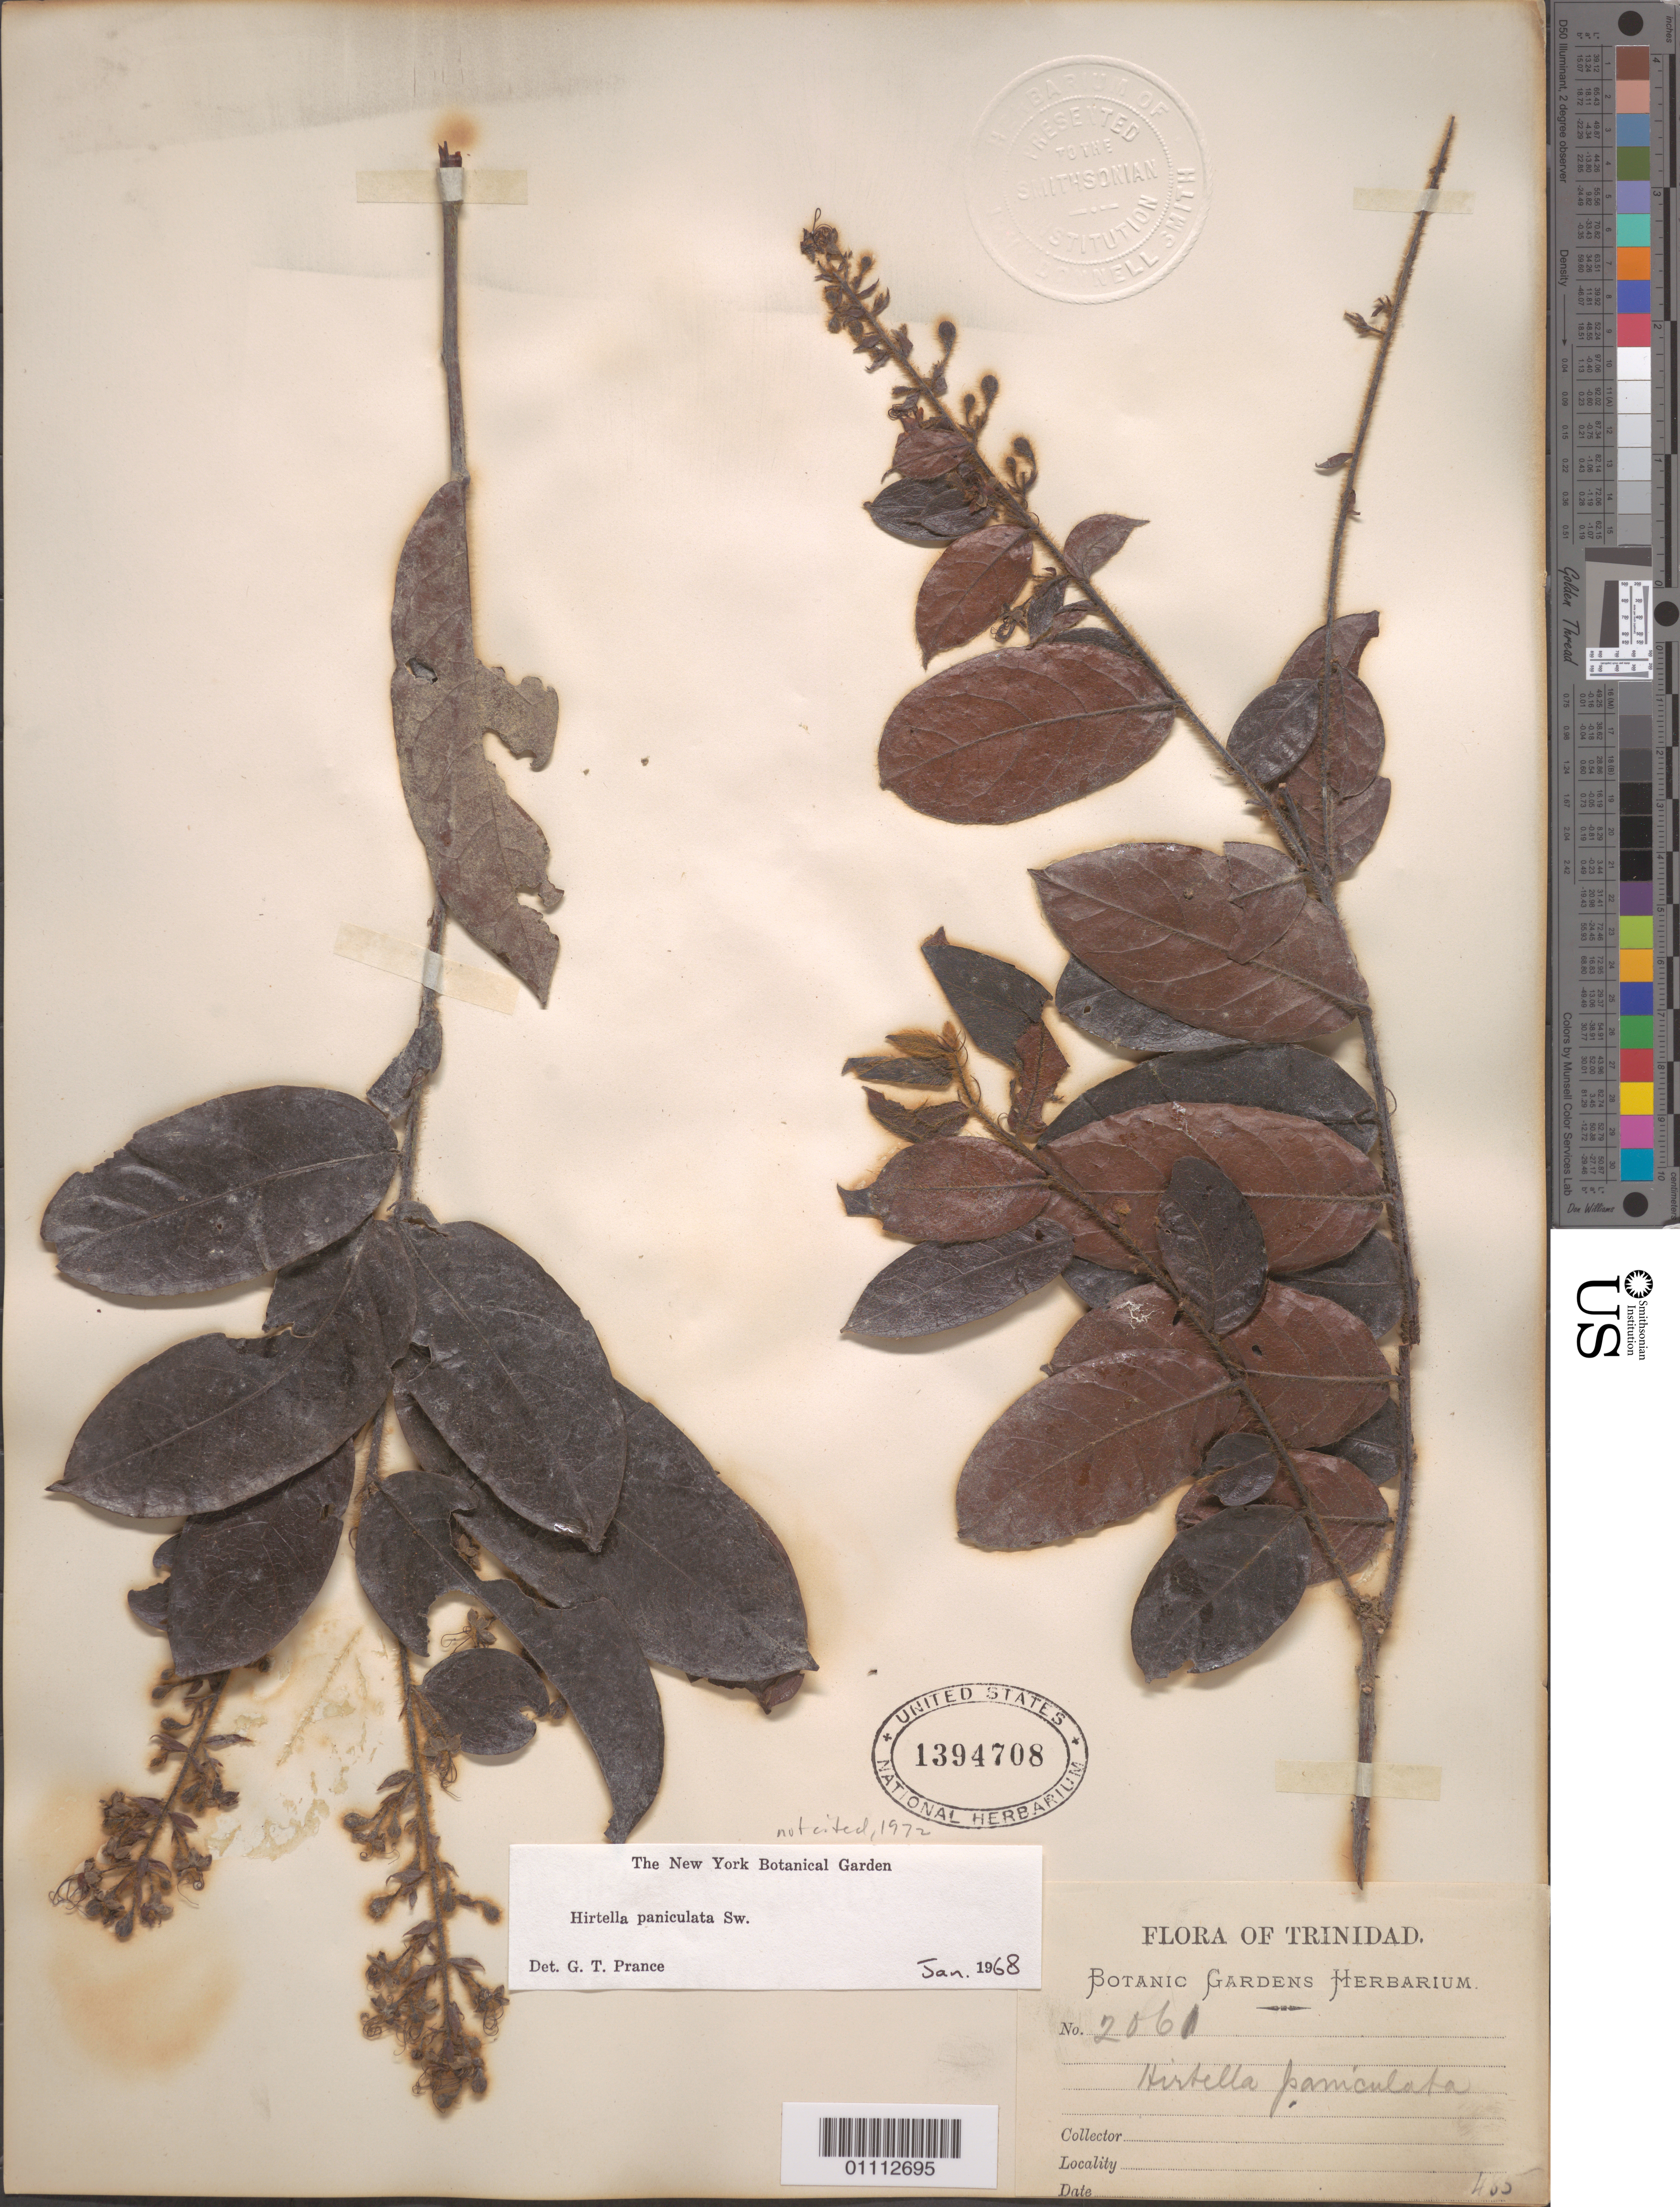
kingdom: Plantae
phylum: Tracheophyta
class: Magnoliopsida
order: Malpighiales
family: Chrysobalanaceae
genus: Hirtella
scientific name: Hirtella paniculata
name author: Sw.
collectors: Botanic Gardens Herbarium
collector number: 2061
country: Trinidad and Tobago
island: Trinidad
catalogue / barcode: US 1394708